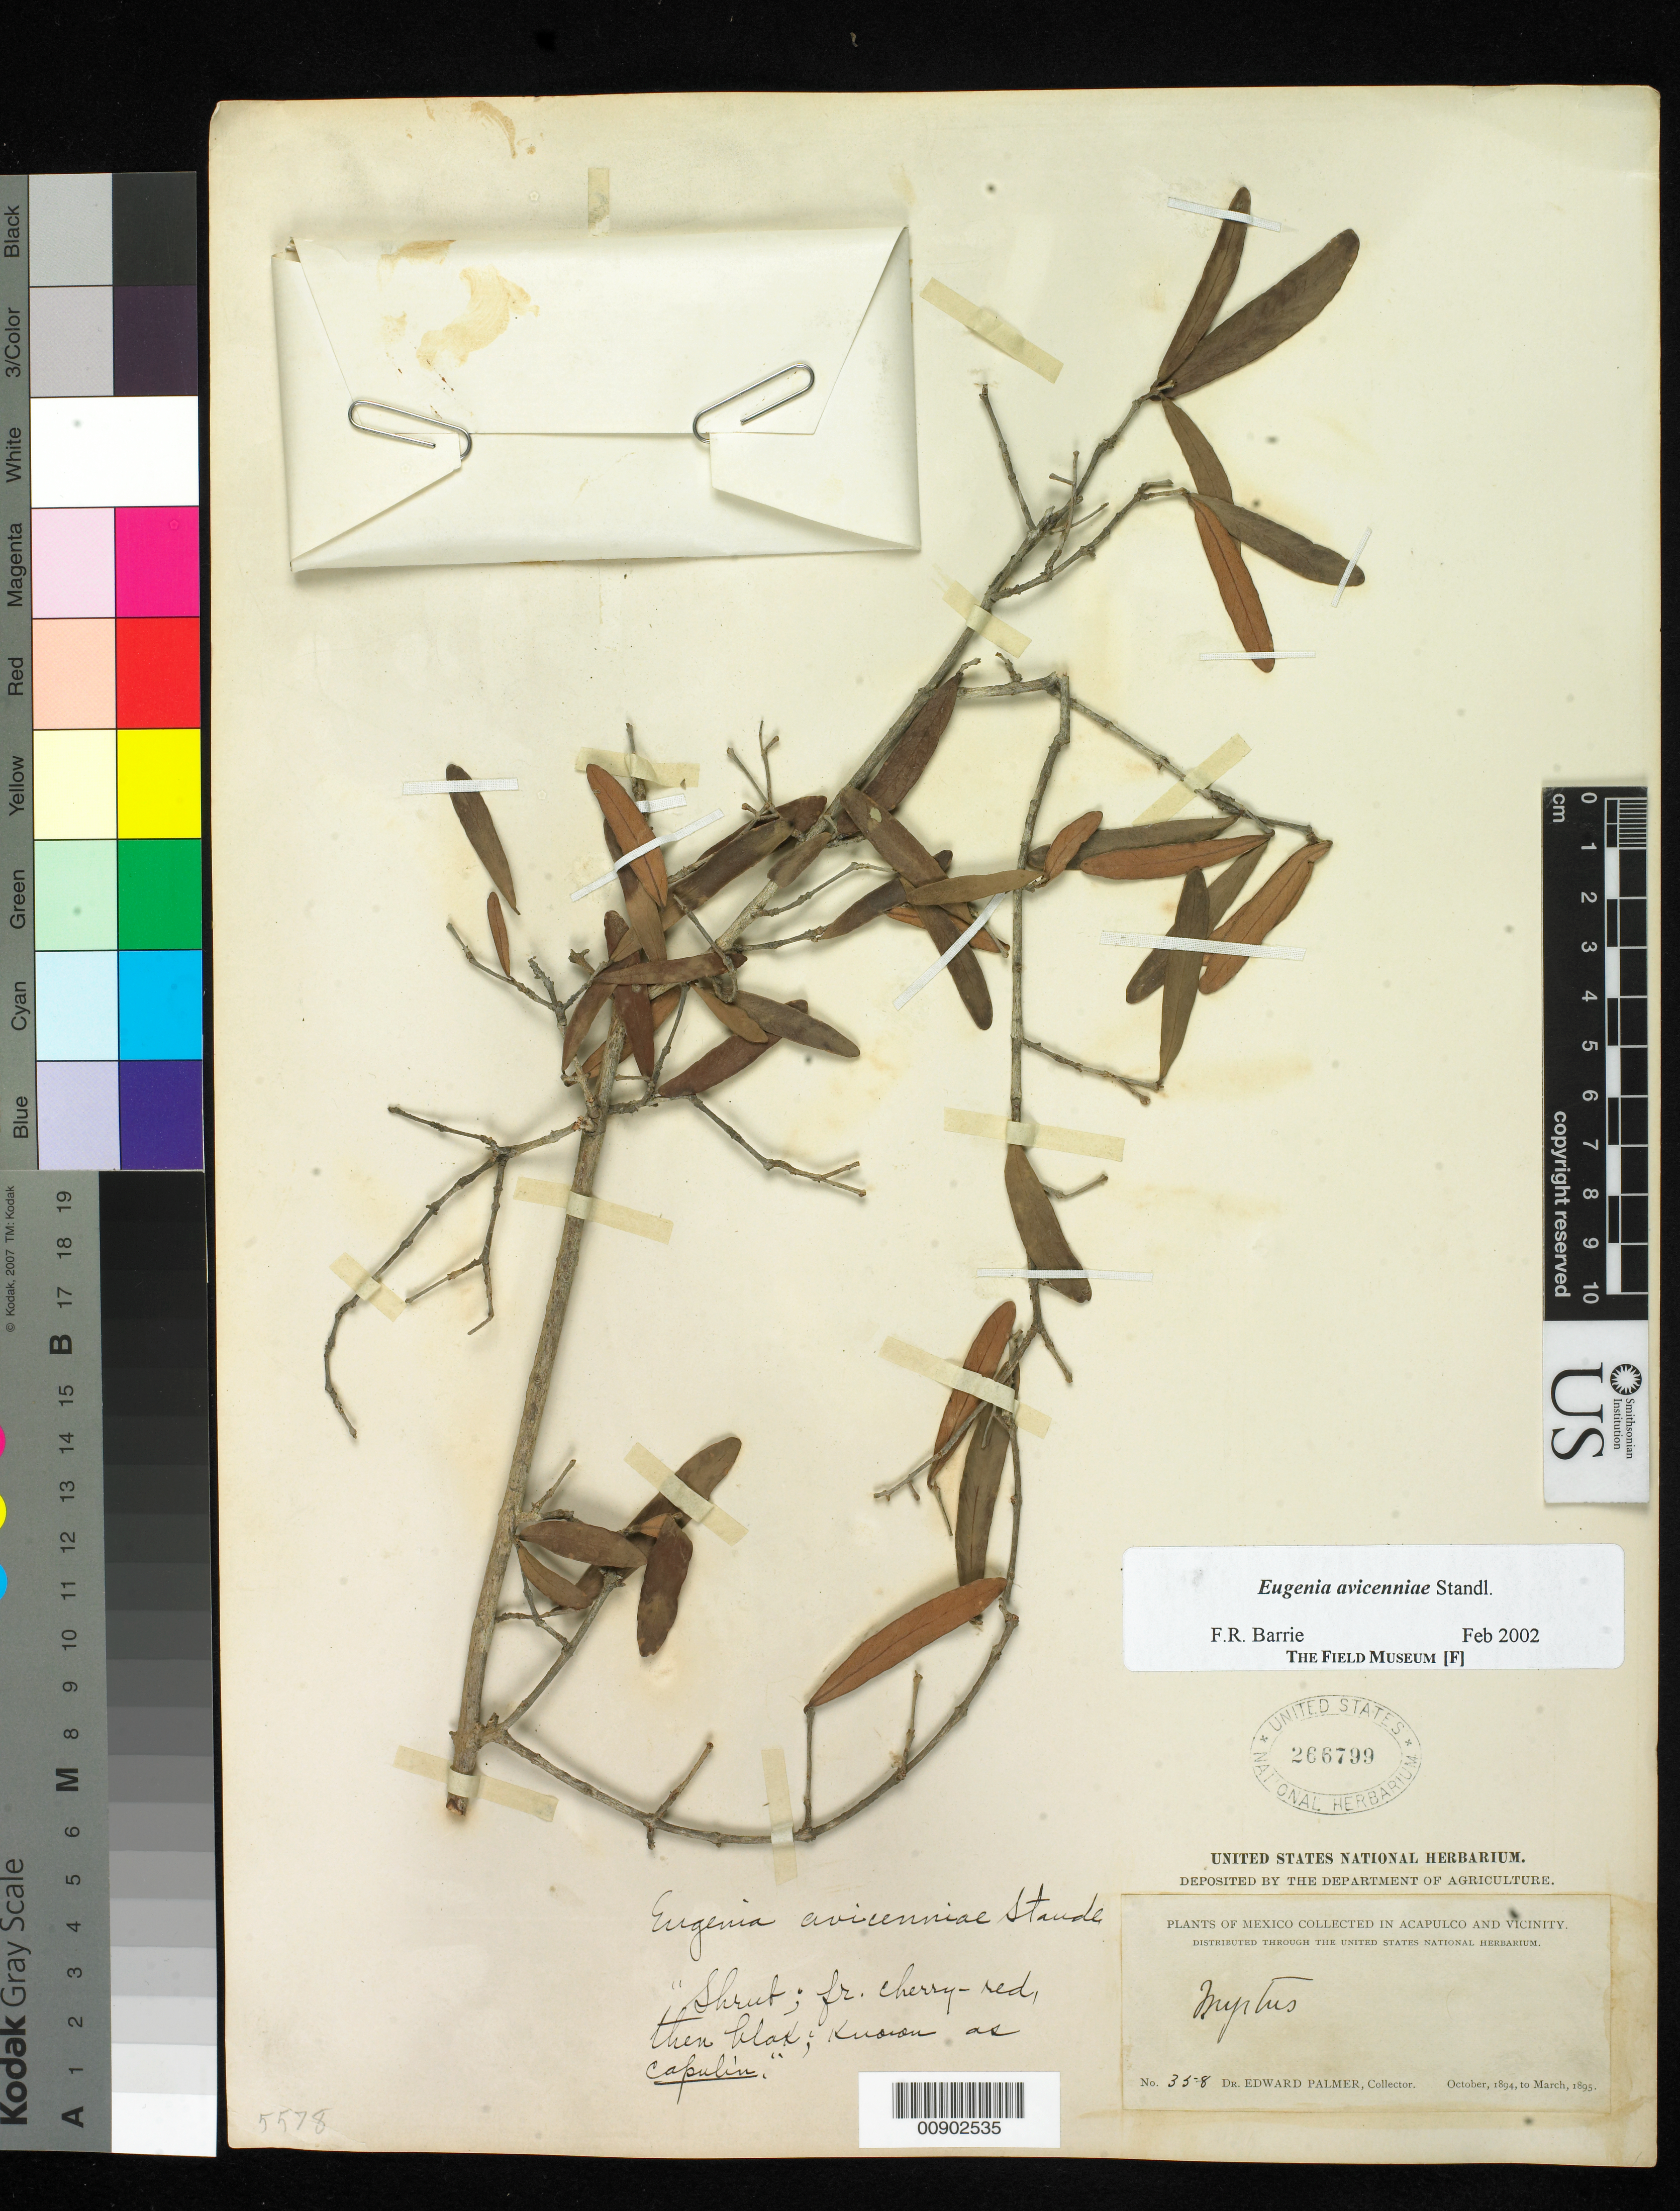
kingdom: Plantae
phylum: Tracheophyta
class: Magnoliopsida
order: Myrtales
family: Myrtaceae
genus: Eugenia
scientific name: Eugenia avicenniae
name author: Standl.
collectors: E. Palmer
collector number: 358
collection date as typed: Oct 1894 to -- Mar 1895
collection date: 1894-10/1895-03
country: Mexico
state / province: Guerrero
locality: Acapulco, Guerrero and vicinity.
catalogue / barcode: US 266799